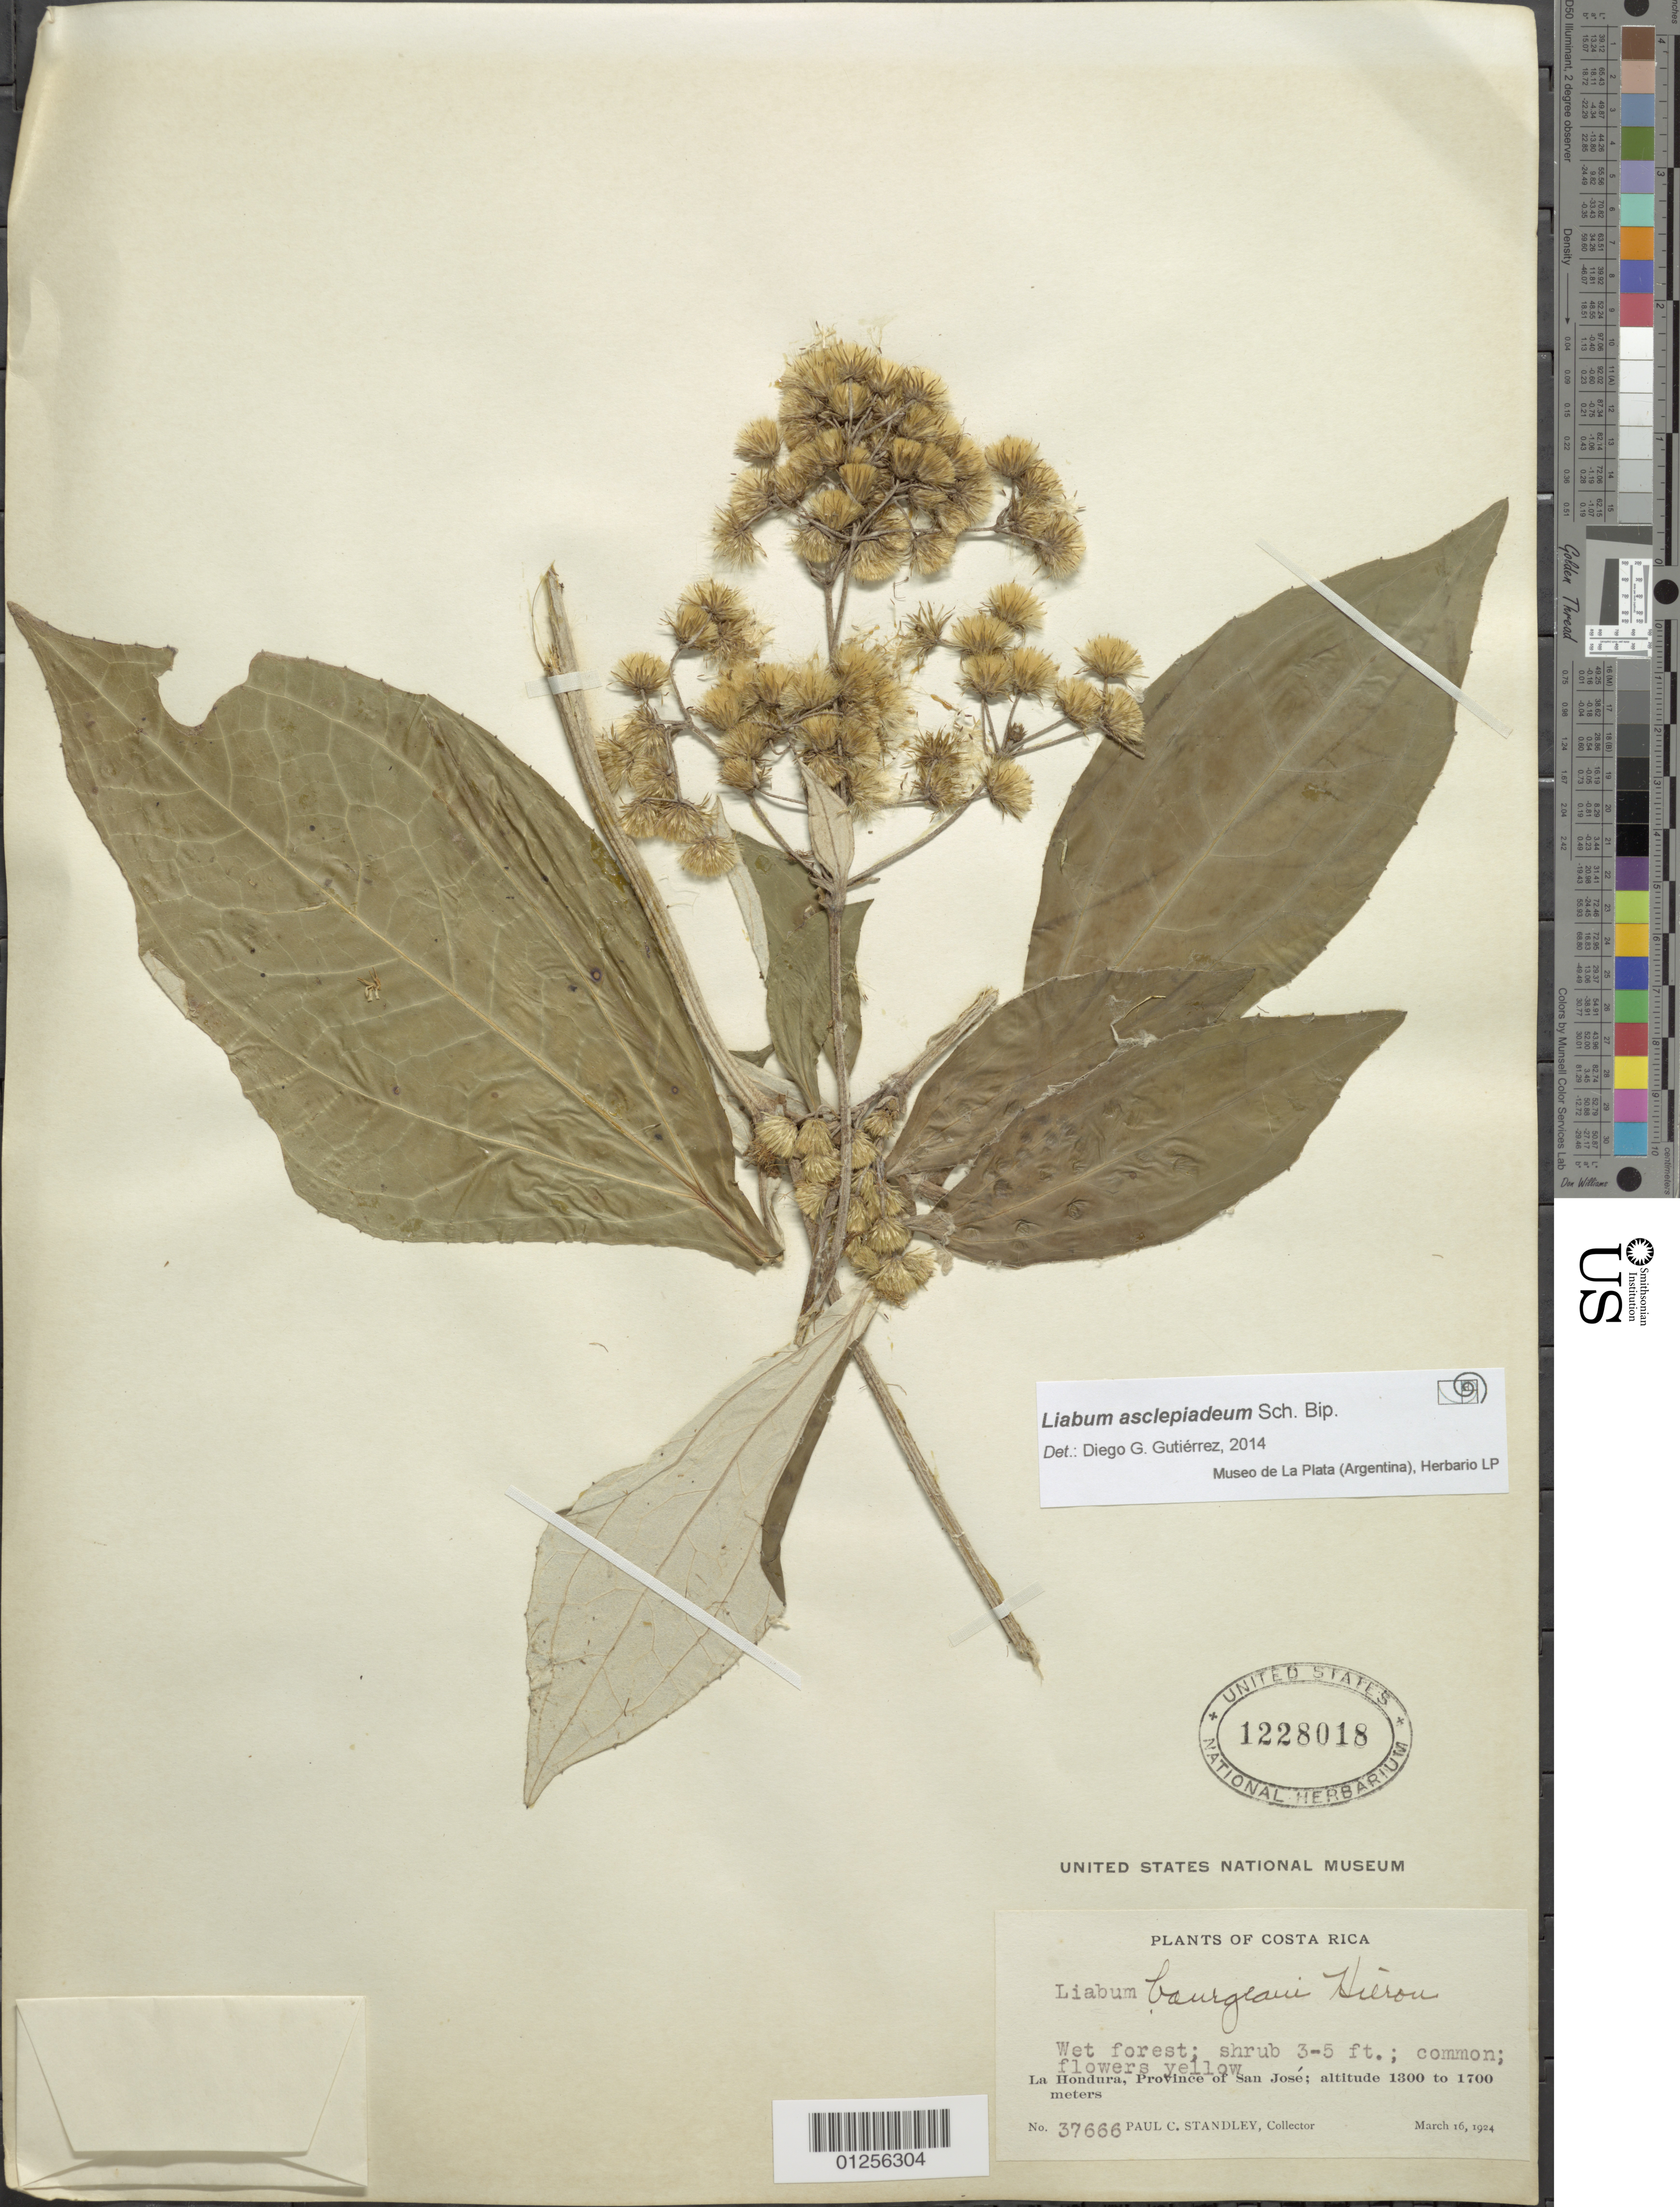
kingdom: Plantae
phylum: Tracheophyta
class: Magnoliopsida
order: Asterales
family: Asteraceae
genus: Liabum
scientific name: Liabum asclepiadeum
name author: Sch. Bip.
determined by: Gutierrez, D. G.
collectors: P. C. Standley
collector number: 37666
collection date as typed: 16 March 1924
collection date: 1924-03-16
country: Costa Rica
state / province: San Jose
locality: La Hondura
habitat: Wet forest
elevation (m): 1300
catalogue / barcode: US 1228018